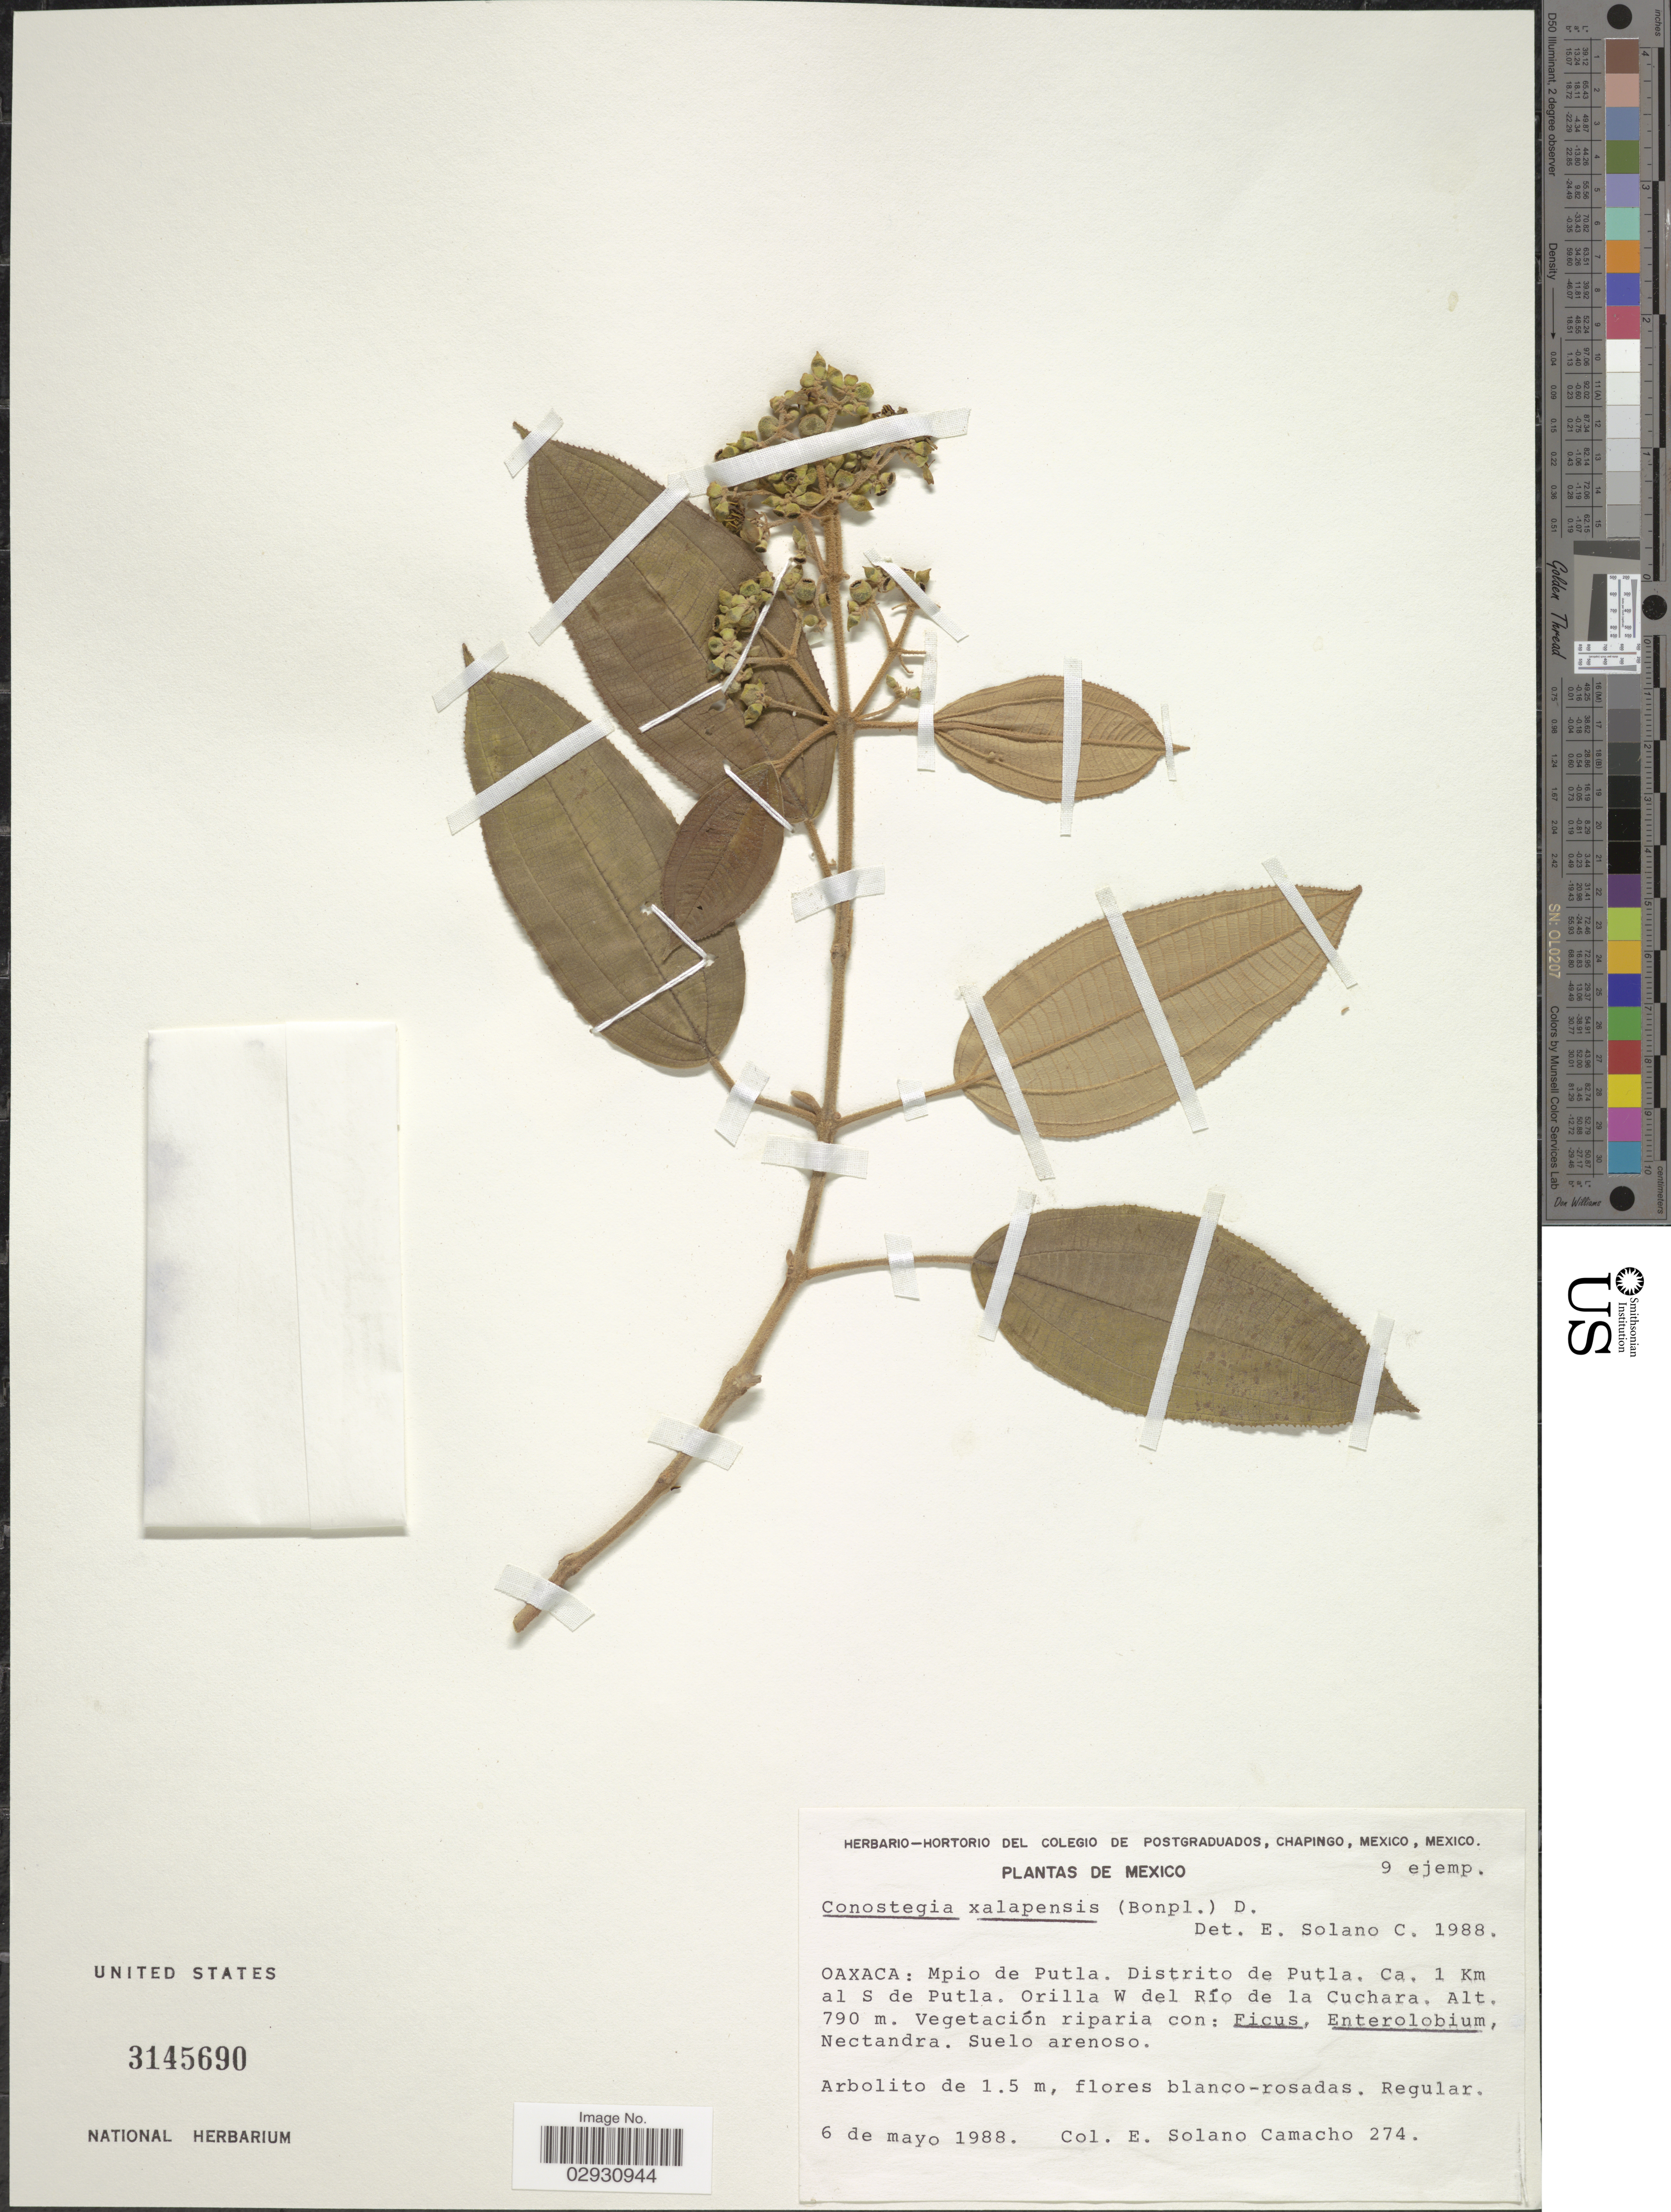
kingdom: Plantae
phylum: Tracheophyta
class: Magnoliopsida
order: Myrtales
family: Melastomataceae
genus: Conostegia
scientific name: Conostegia quadrangularis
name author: Schltdl. ex Steud.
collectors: E. Solano C.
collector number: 274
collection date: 1988-05-06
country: Mexico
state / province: Oaxaca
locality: Mpio. de Putla. Distrito de Putla. Ca. 1 Km al S de Putla. Orilla W del Río de la Cuchara.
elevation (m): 790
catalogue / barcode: US 3145690